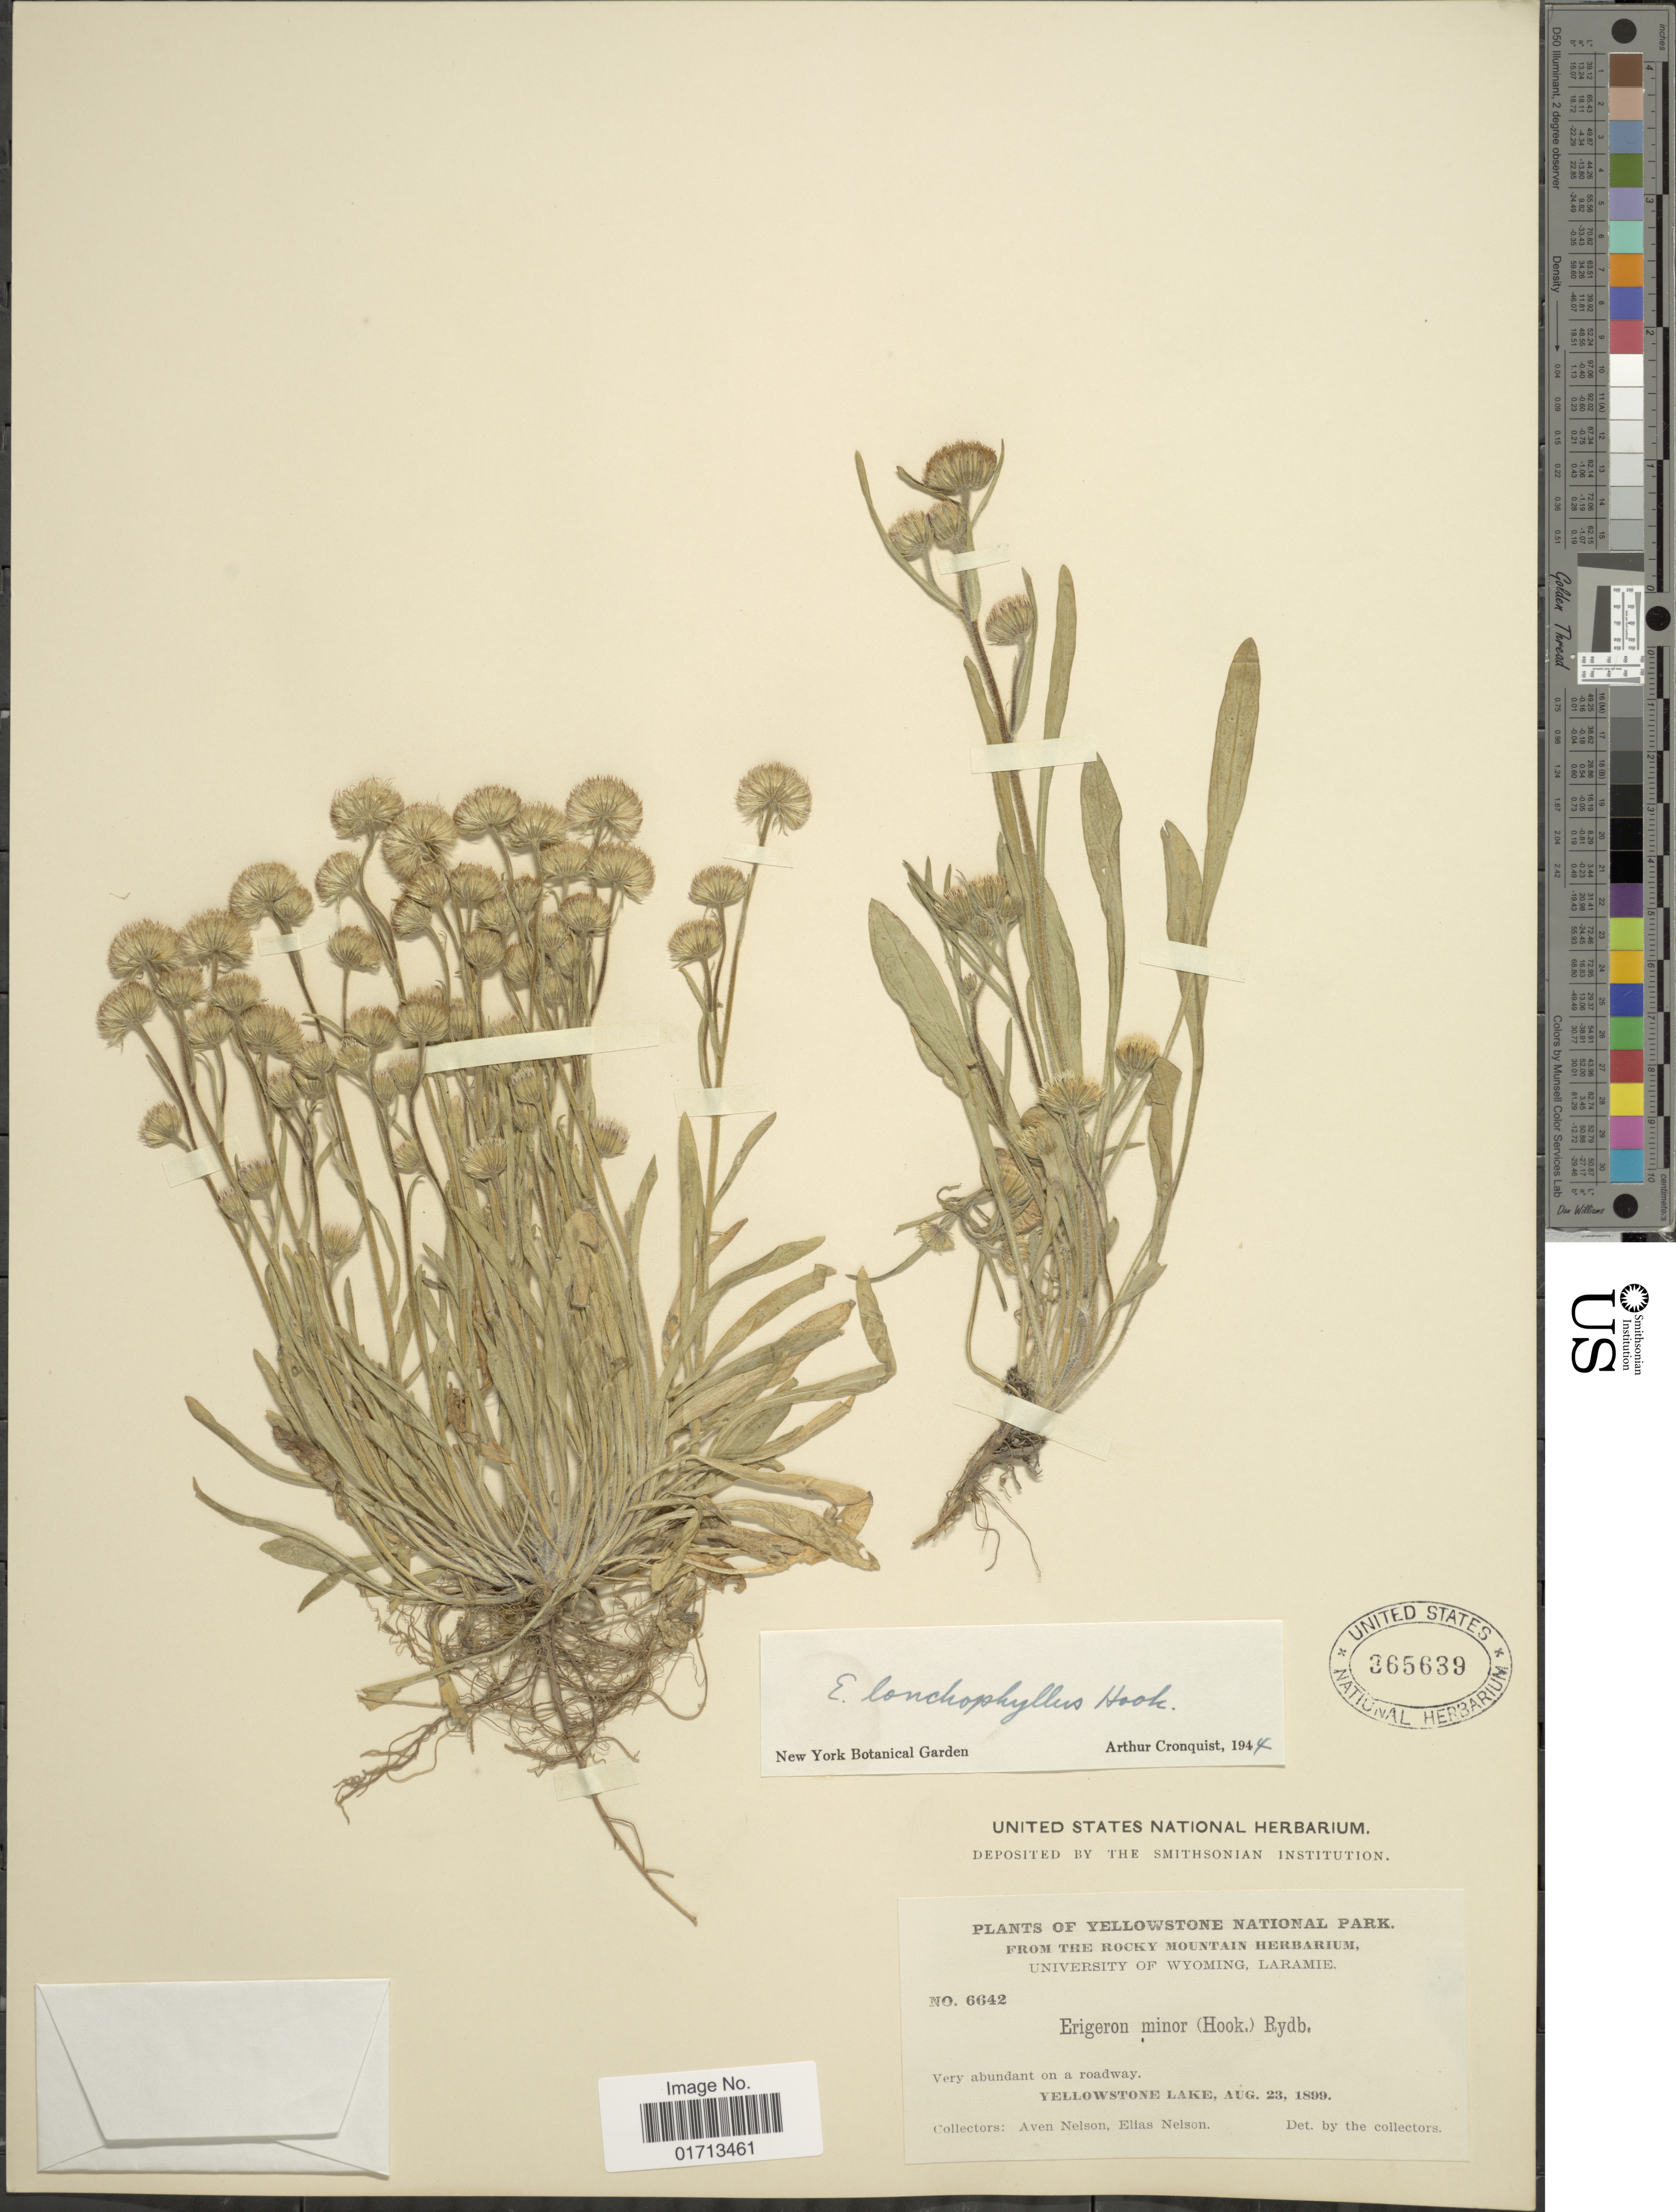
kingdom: Plantae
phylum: Tracheophyta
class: Magnoliopsida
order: Asterales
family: Asteraceae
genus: Erigeron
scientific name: Erigeron lonchophyllus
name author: Hook.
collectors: A. Nelson & E. Nelson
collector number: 6642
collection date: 1899-08-23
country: United States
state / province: Wyoming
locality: Yellowstone National Park. Yellowstone Lake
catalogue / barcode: US 365639